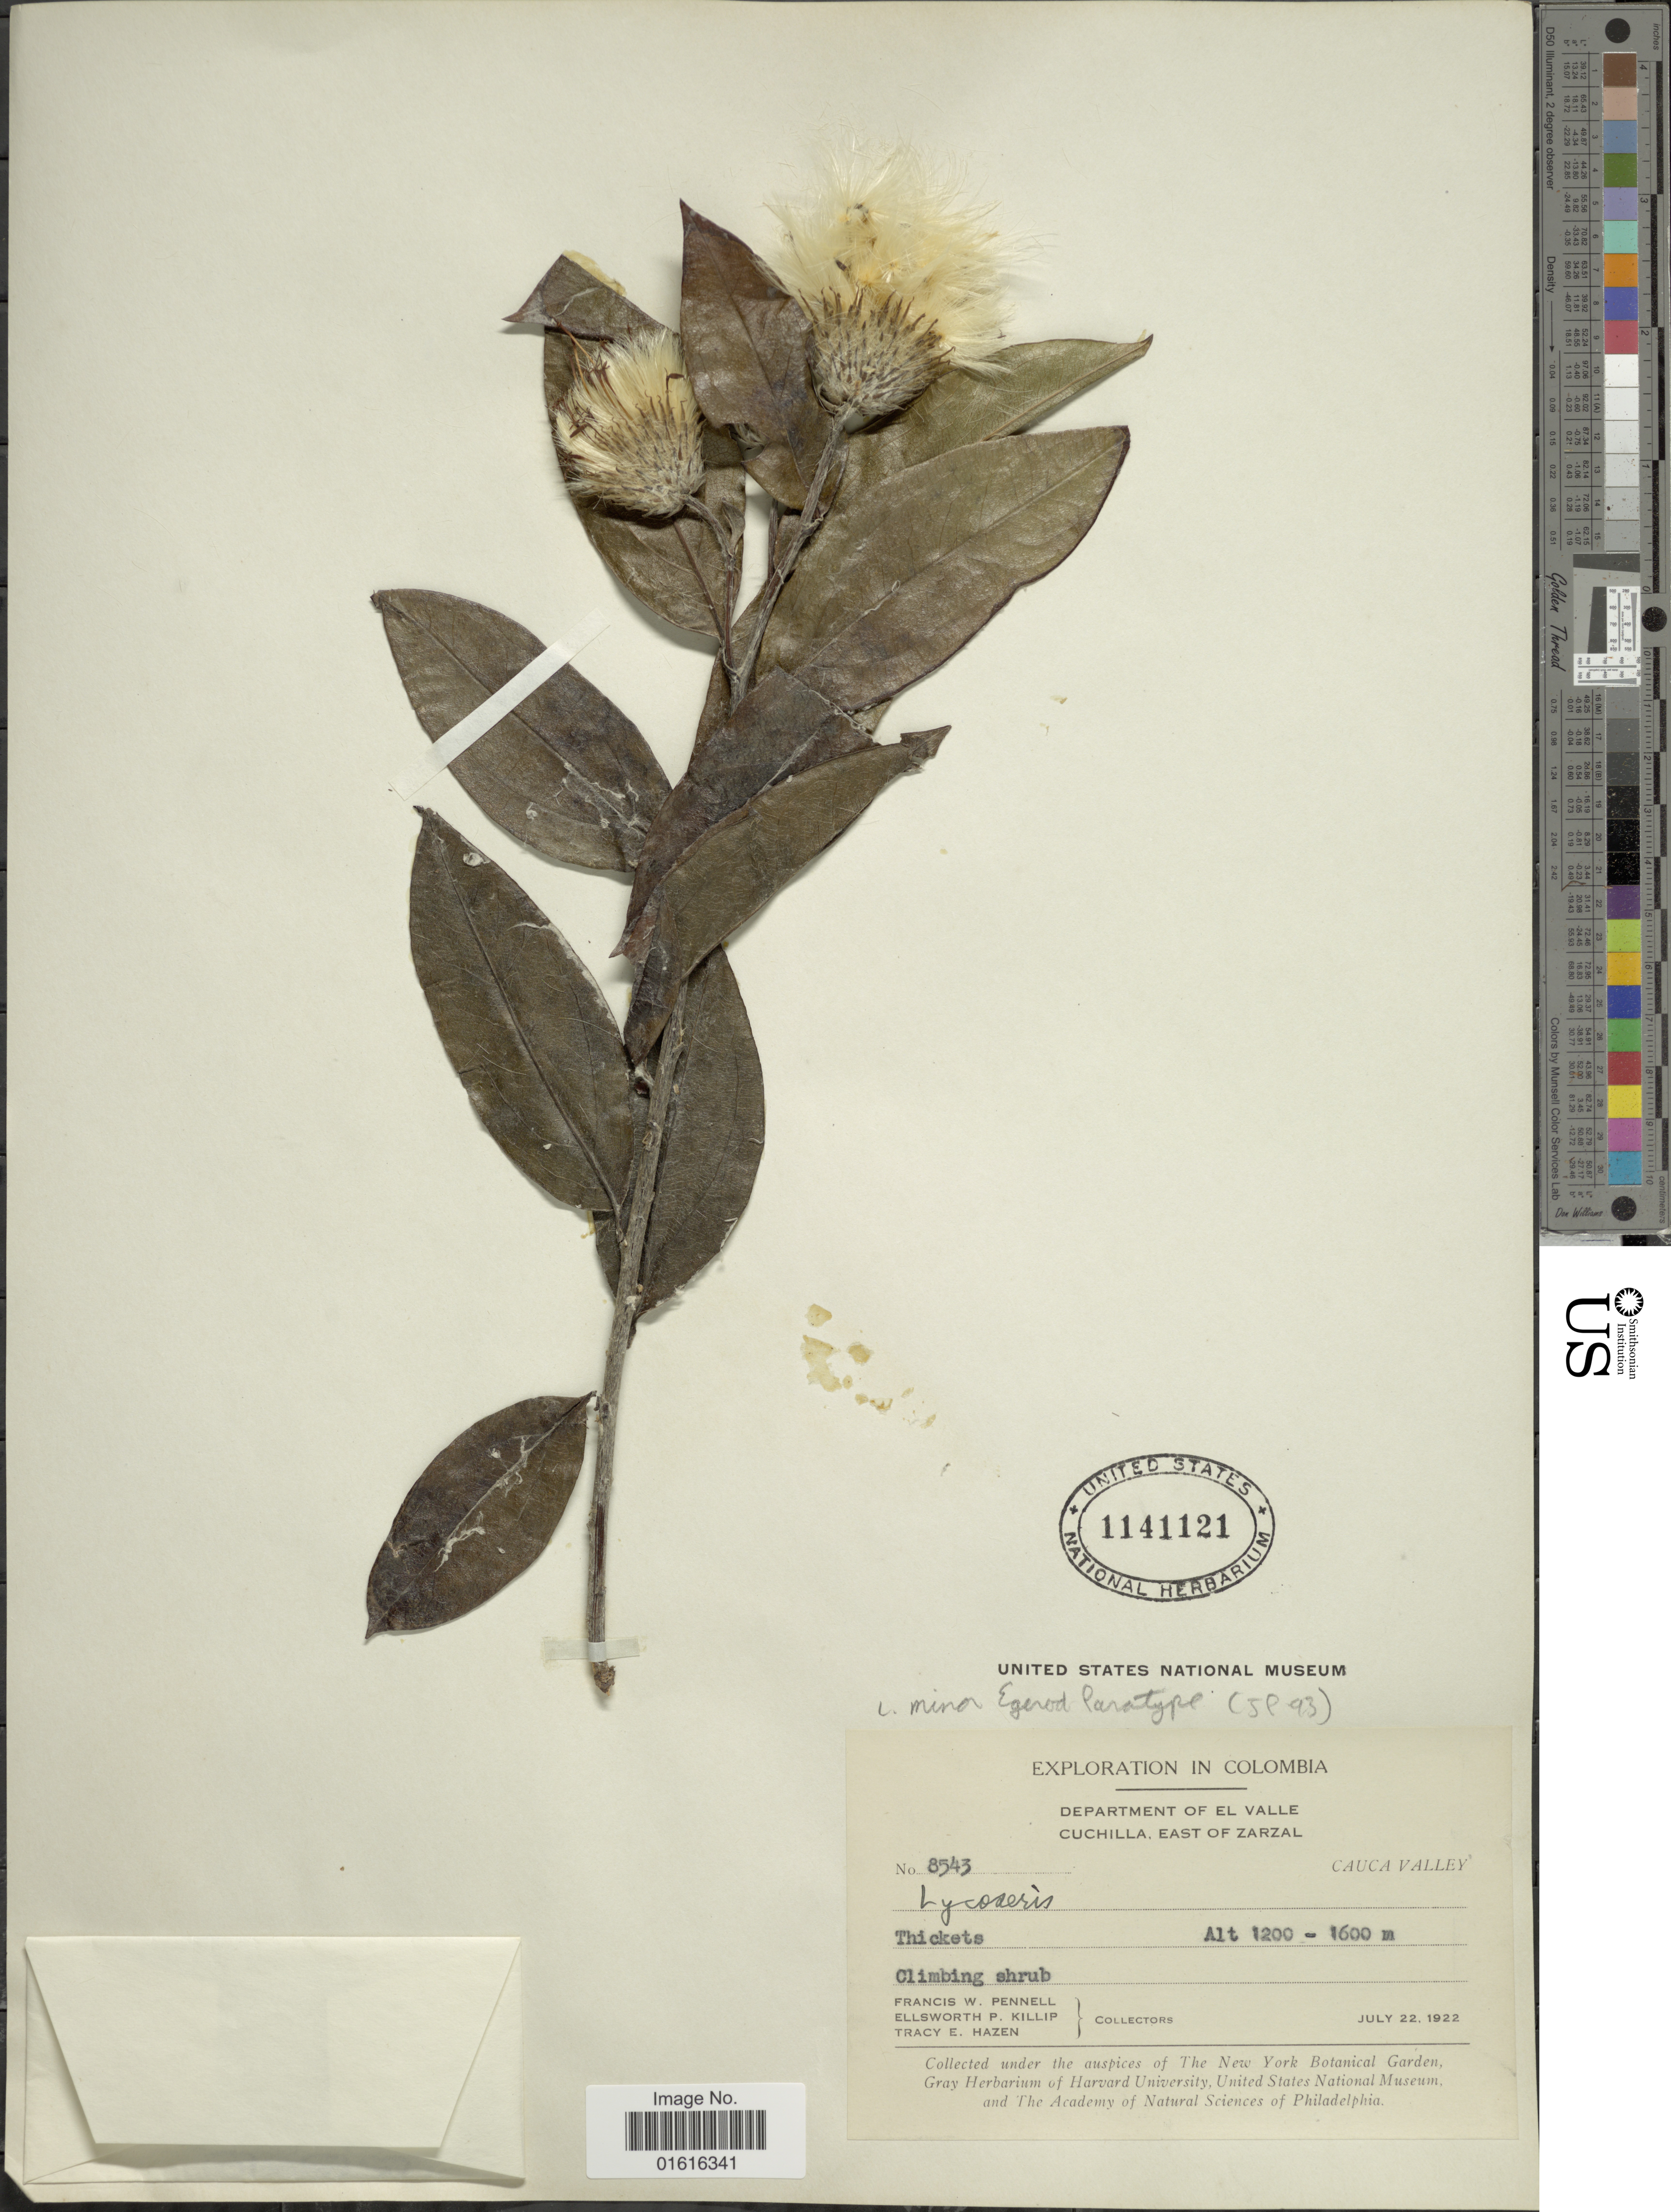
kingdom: Plantae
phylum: Tracheophyta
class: Magnoliopsida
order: Asterales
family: Asteraceae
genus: Lycoseris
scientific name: Lycoseris minor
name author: Egerod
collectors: F. W. Pennell, E. P. Killip & T. E. Hazen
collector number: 8543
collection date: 1922-07-22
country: Colombia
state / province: Valle del Cauca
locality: Cuchilla, east of Zarzal, Caucal Valley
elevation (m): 1200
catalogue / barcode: US 1141121